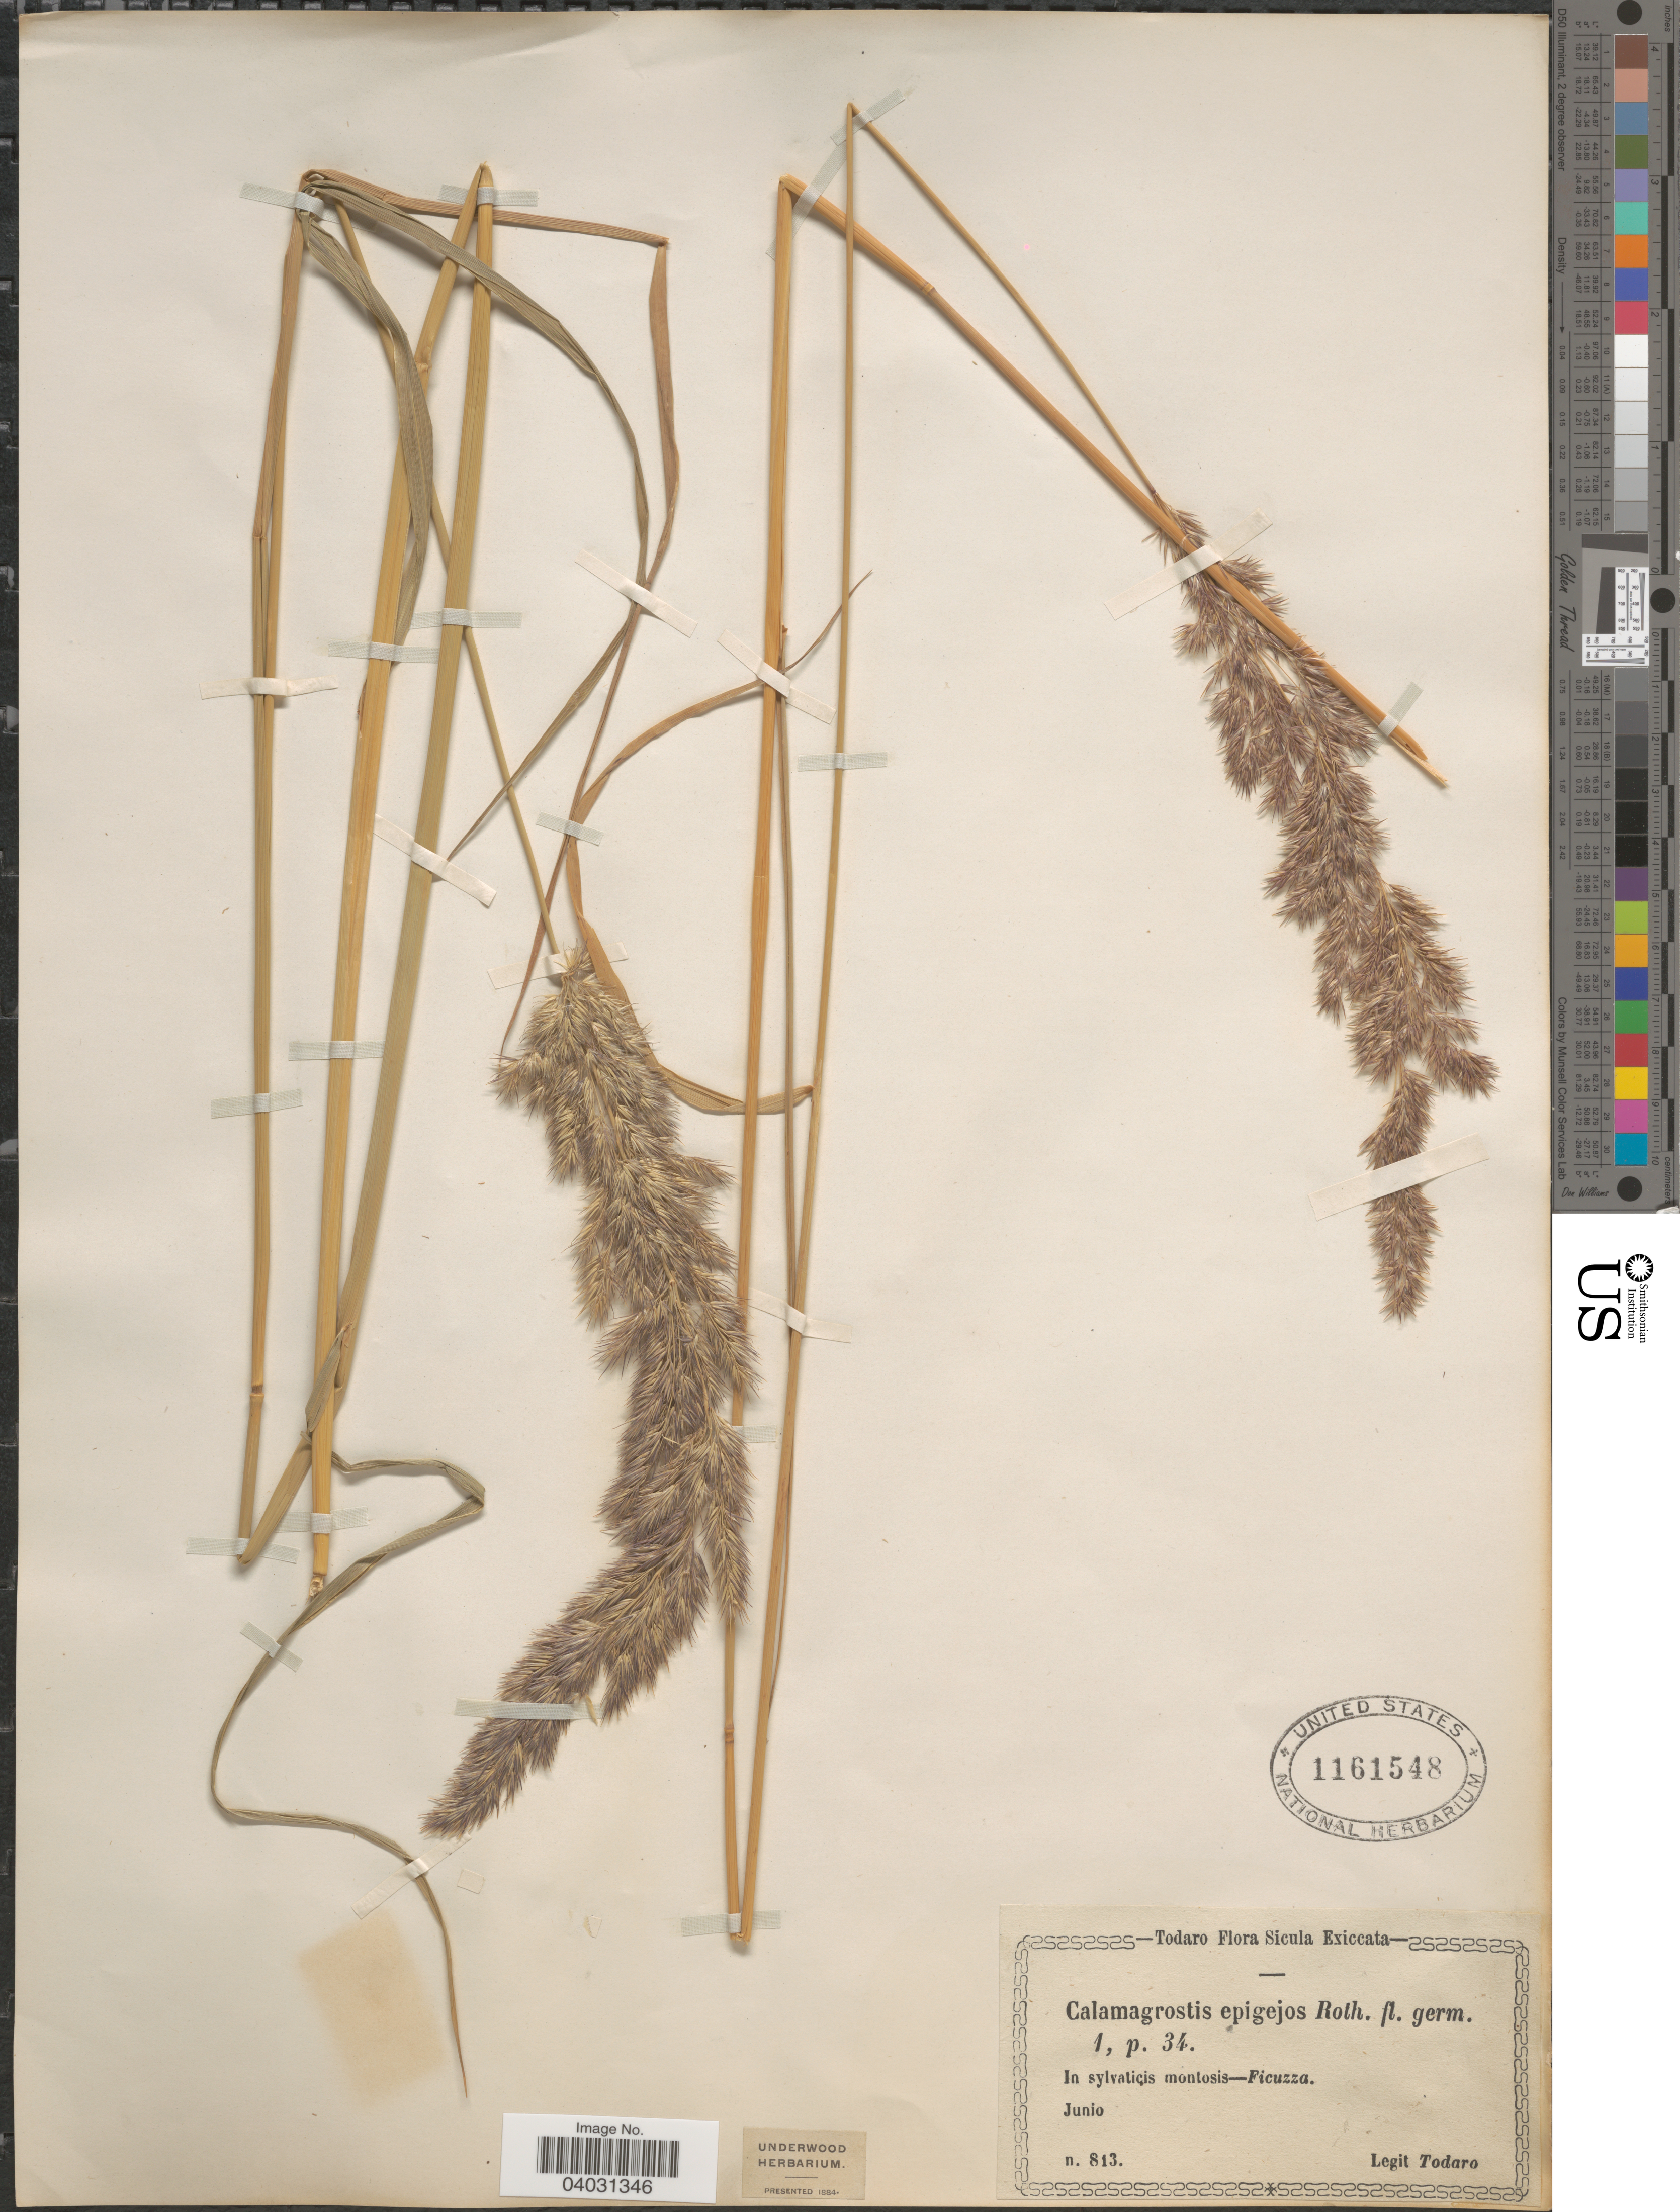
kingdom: Plantae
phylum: Tracheophyta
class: Liliopsida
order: Poales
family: Poaceae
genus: Calamagrostis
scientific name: Calamagrostis epigeios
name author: (L.) Roth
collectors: Todaro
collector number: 813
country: Italy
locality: Sicula. In sylvatiçis montosis - Ficuzza.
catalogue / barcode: US 1161548